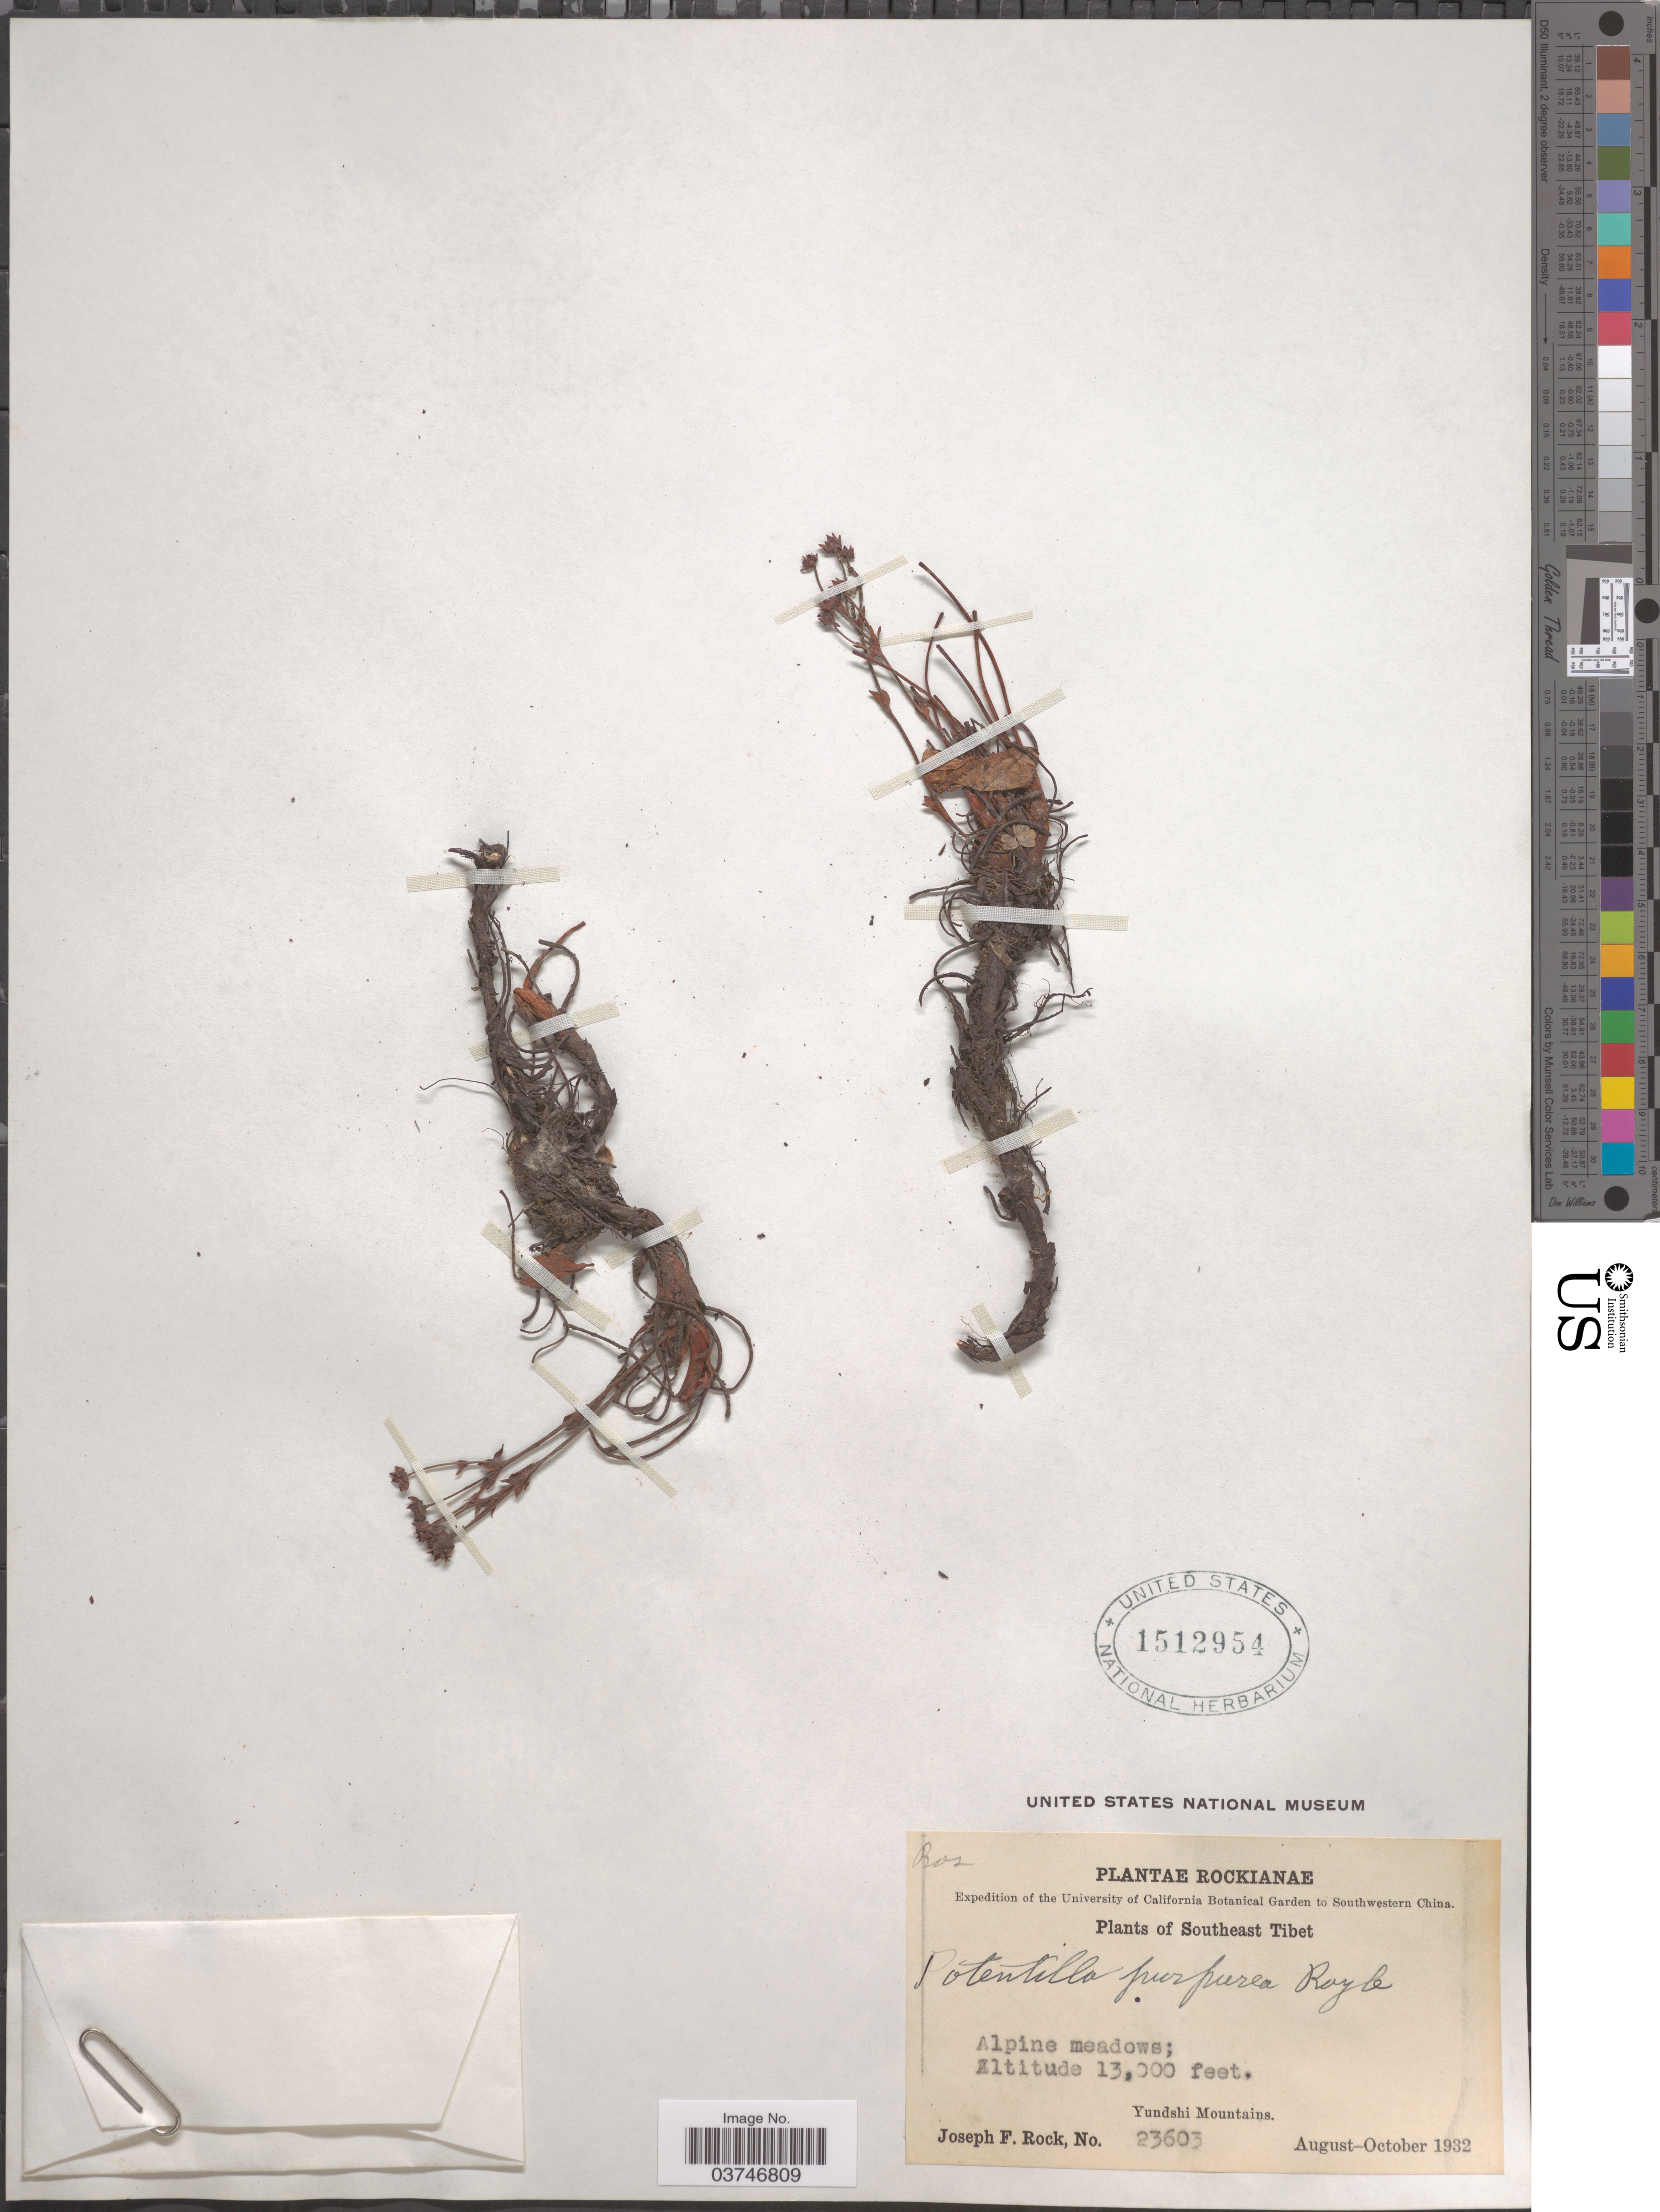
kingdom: Plantae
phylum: Tracheophyta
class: Magnoliopsida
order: Rosales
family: Rosaceae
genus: Sibbaldia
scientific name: Sibbaldia purpurea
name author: Royle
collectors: J. F. Rock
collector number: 23603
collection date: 1932-08/1932-10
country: China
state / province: Xizang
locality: Southwestern China. Southeast Tibet. Yundshi Mountains.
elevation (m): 3962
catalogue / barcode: US 1512954